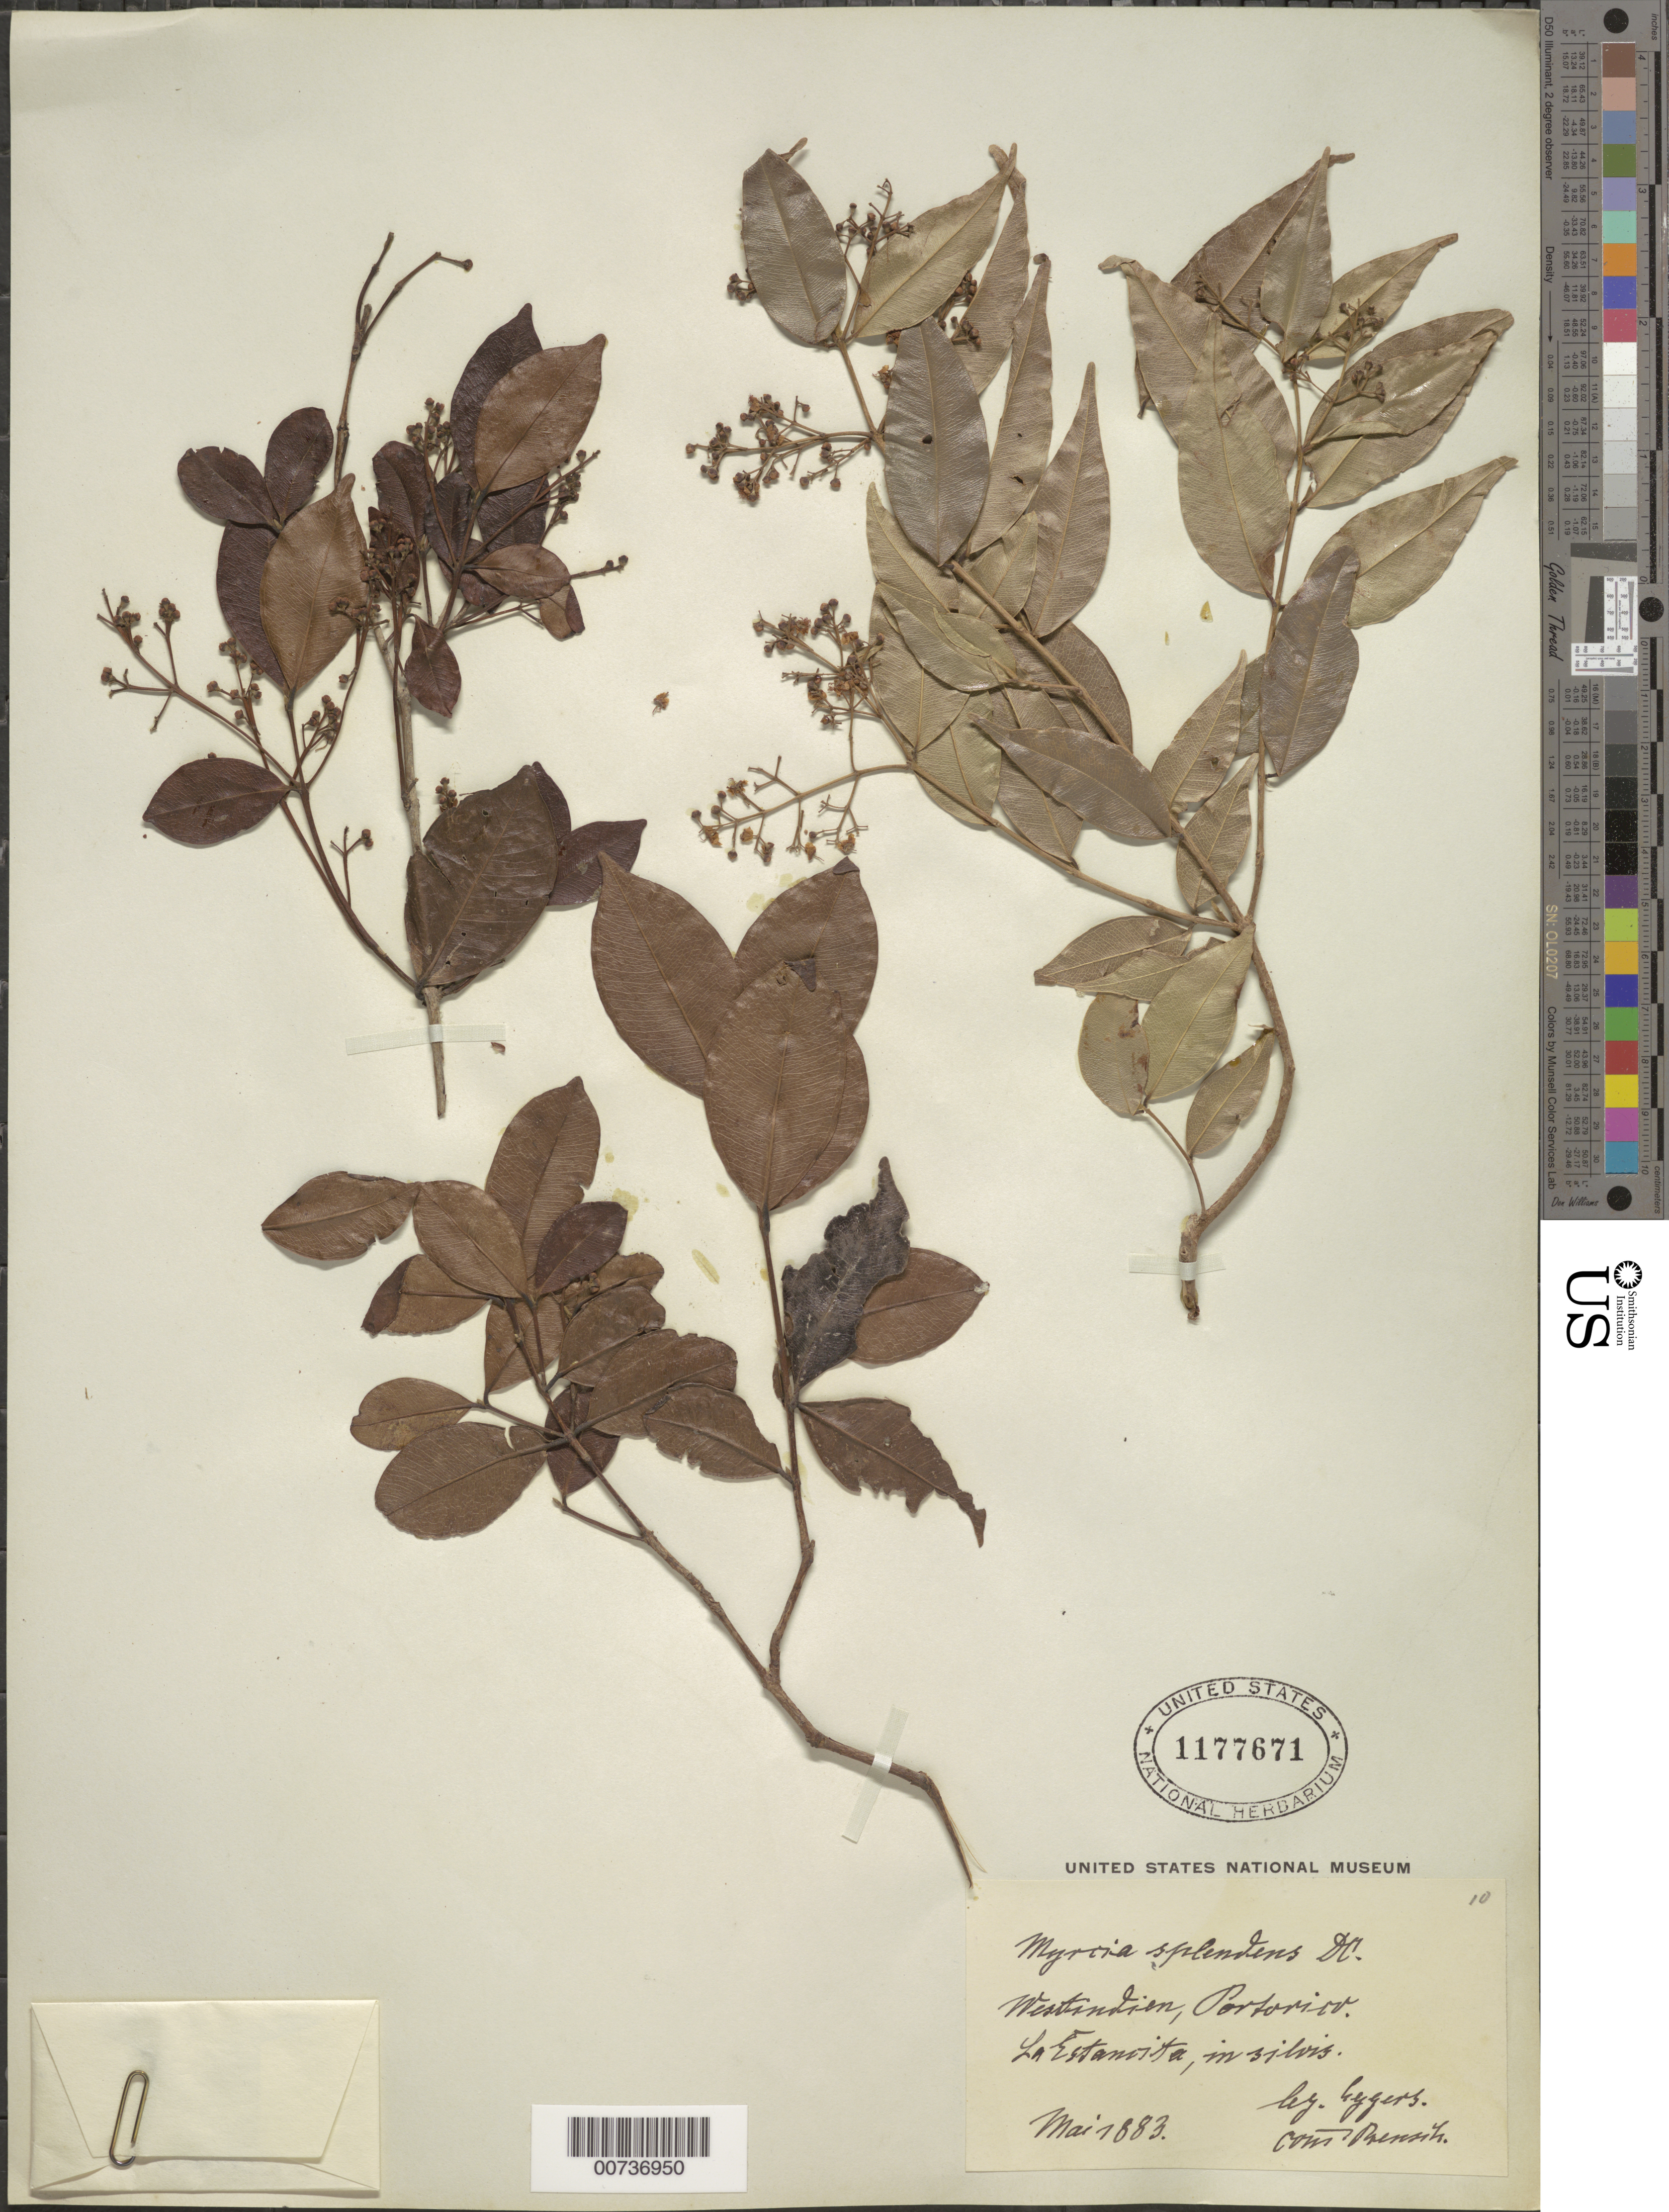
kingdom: Plantae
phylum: Tracheophyta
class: Magnoliopsida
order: Myrtales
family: Myrtaceae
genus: Myrcia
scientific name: Myrcia splendens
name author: (Sw.) DC.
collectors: H. F. A. von Eggers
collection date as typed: Mar 1883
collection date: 1883-03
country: Puerto Rico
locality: La Estancita, in sylvis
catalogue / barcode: US 1177671